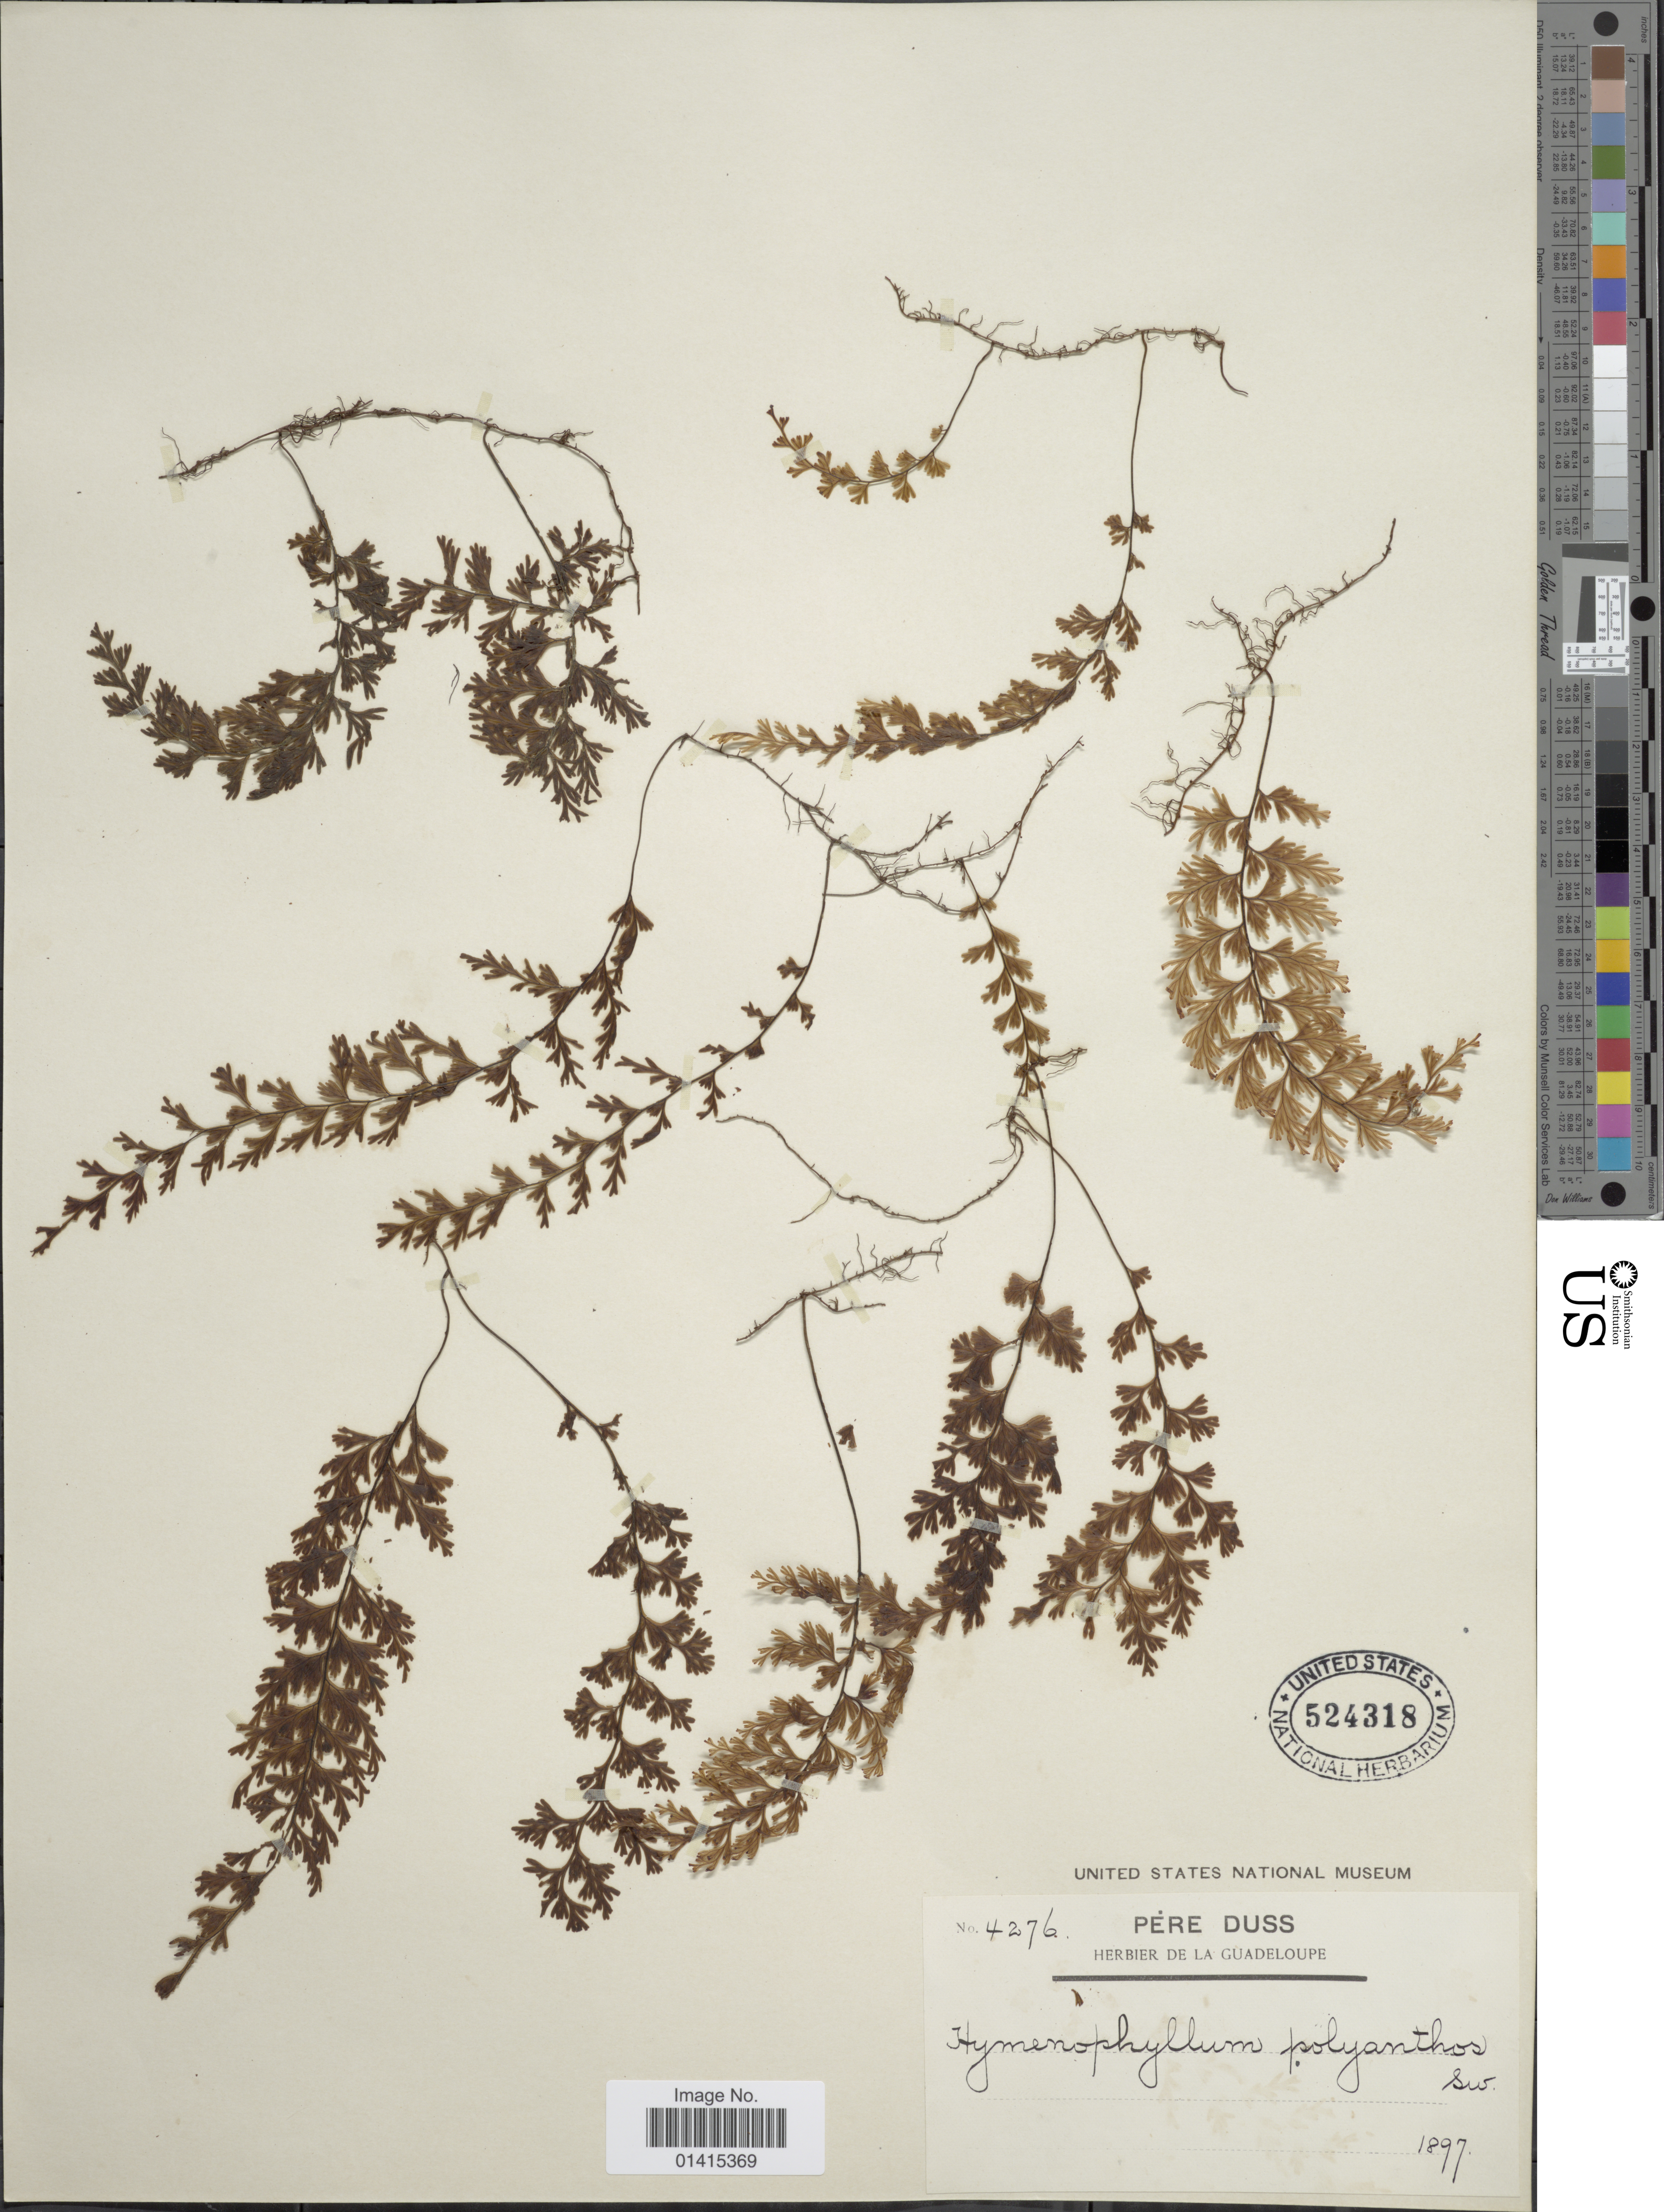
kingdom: Plantae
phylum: Tracheophyta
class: Polypodiopsida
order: Hymenophyllales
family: Hymenophyllaceae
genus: Hymenophyllum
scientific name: Hymenophyllum polyanthos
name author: (Sw.) Sw.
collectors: Père Duss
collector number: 4276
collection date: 1897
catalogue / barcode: US 524318